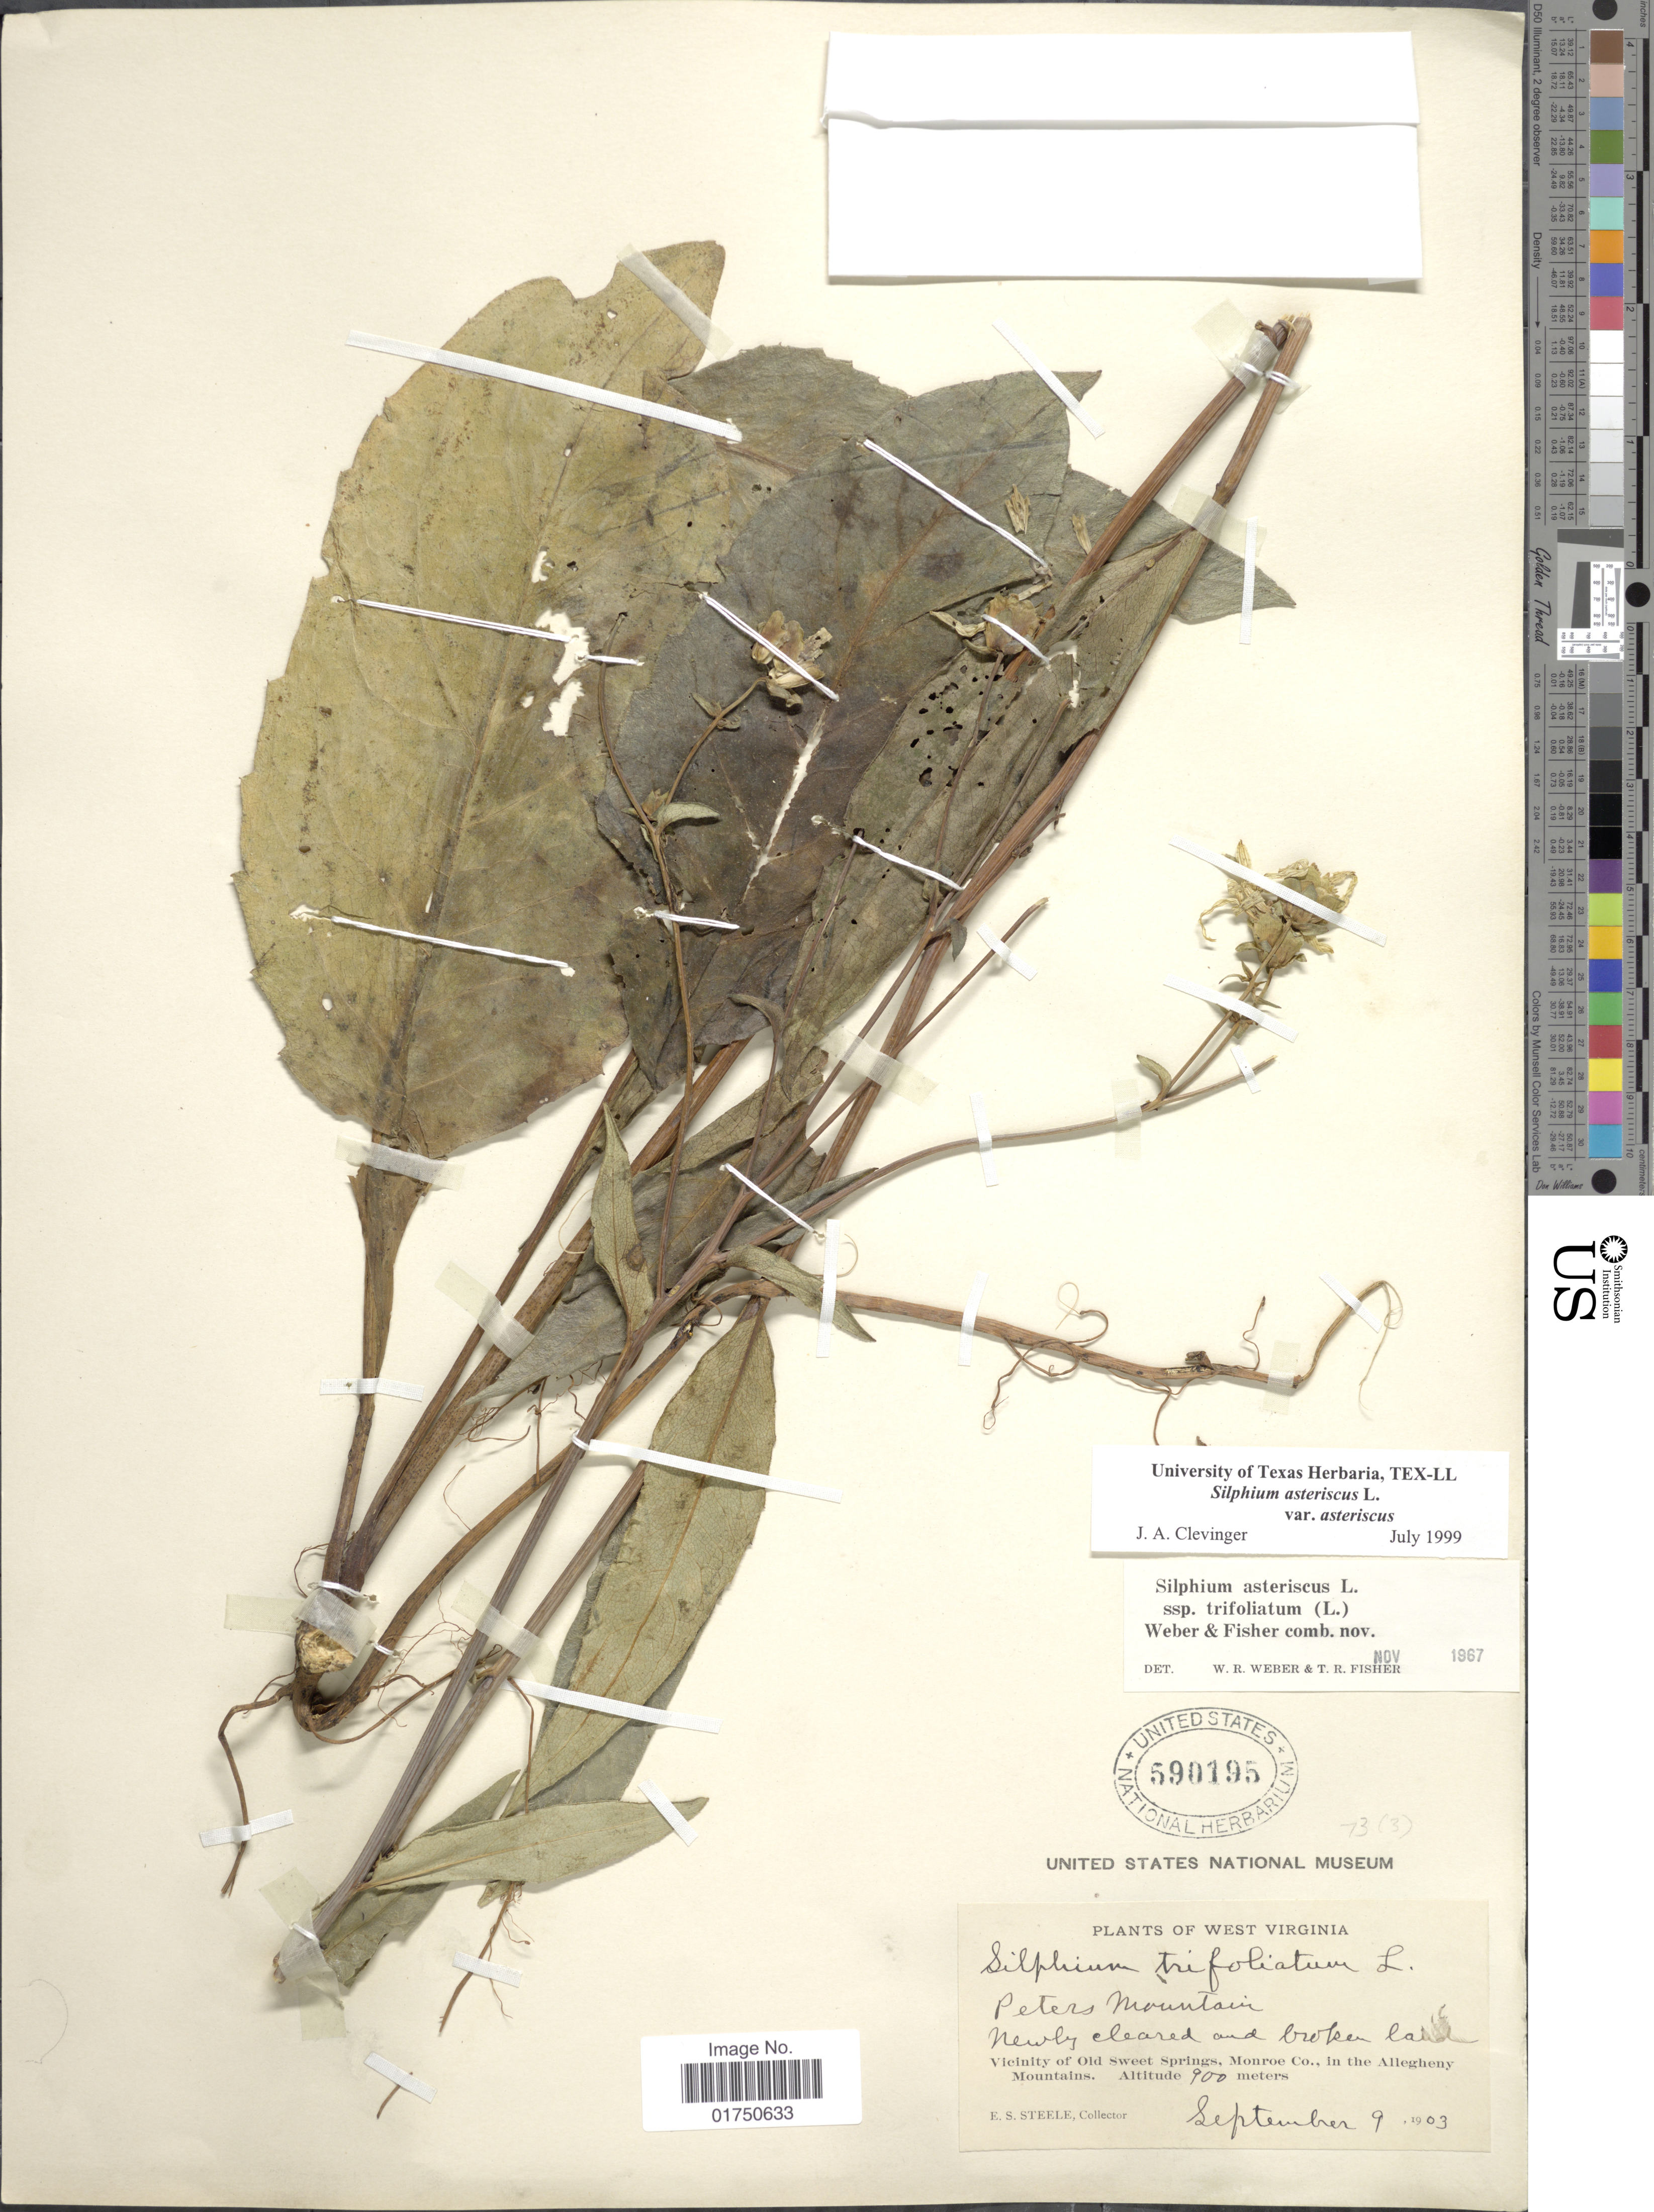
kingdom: Plantae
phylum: Tracheophyta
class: Magnoliopsida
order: Asterales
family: Asteraceae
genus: Silphium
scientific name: Silphium asteriscus var. asteriscus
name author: L.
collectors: E. Steele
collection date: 1903-09-09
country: United States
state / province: West Virginia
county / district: Monroe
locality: Peters Mountain. Newly cleared and broken land. Vicinity of Old Sweet Springs, Monroe Co., in the Allegheny Mountains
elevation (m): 900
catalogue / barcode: US 590195